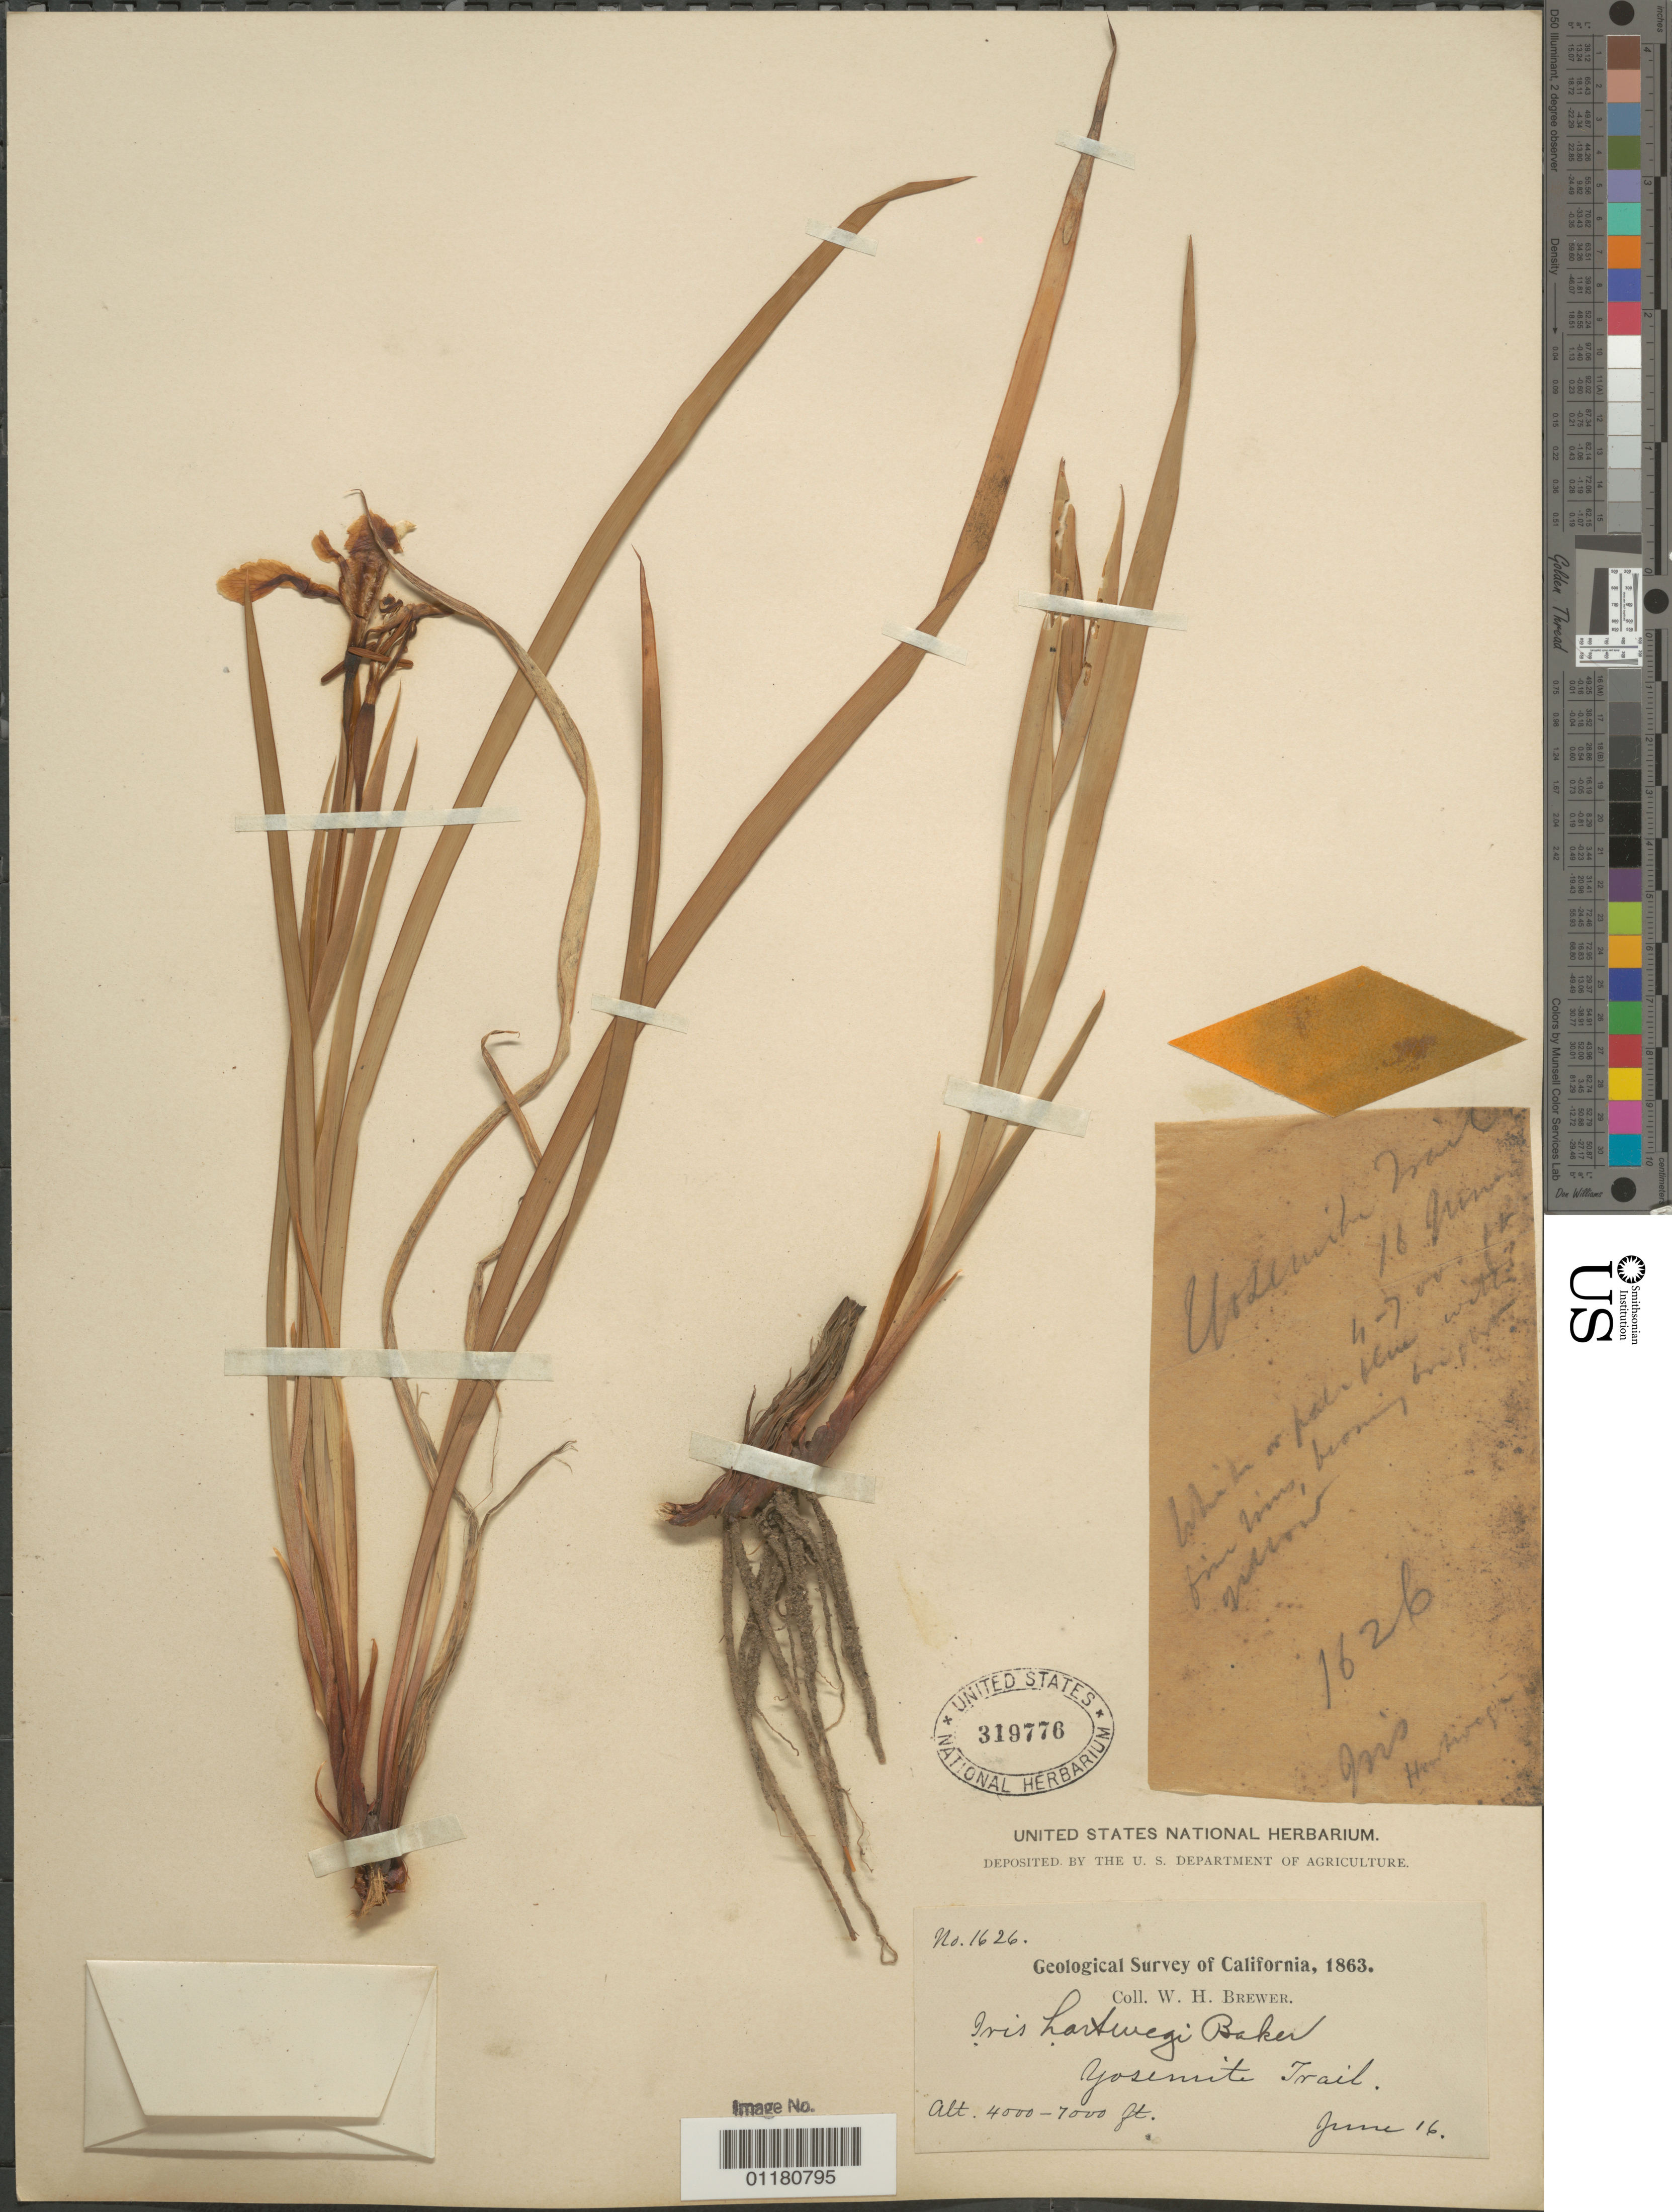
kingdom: Plantae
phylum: Tracheophyta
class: Liliopsida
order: Asparagales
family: Iridaceae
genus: Iris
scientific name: Iris hartwegii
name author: Baker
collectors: W. H. Brewer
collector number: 1626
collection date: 1863-06-16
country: United States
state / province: California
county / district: Mariposa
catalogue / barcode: US 319776